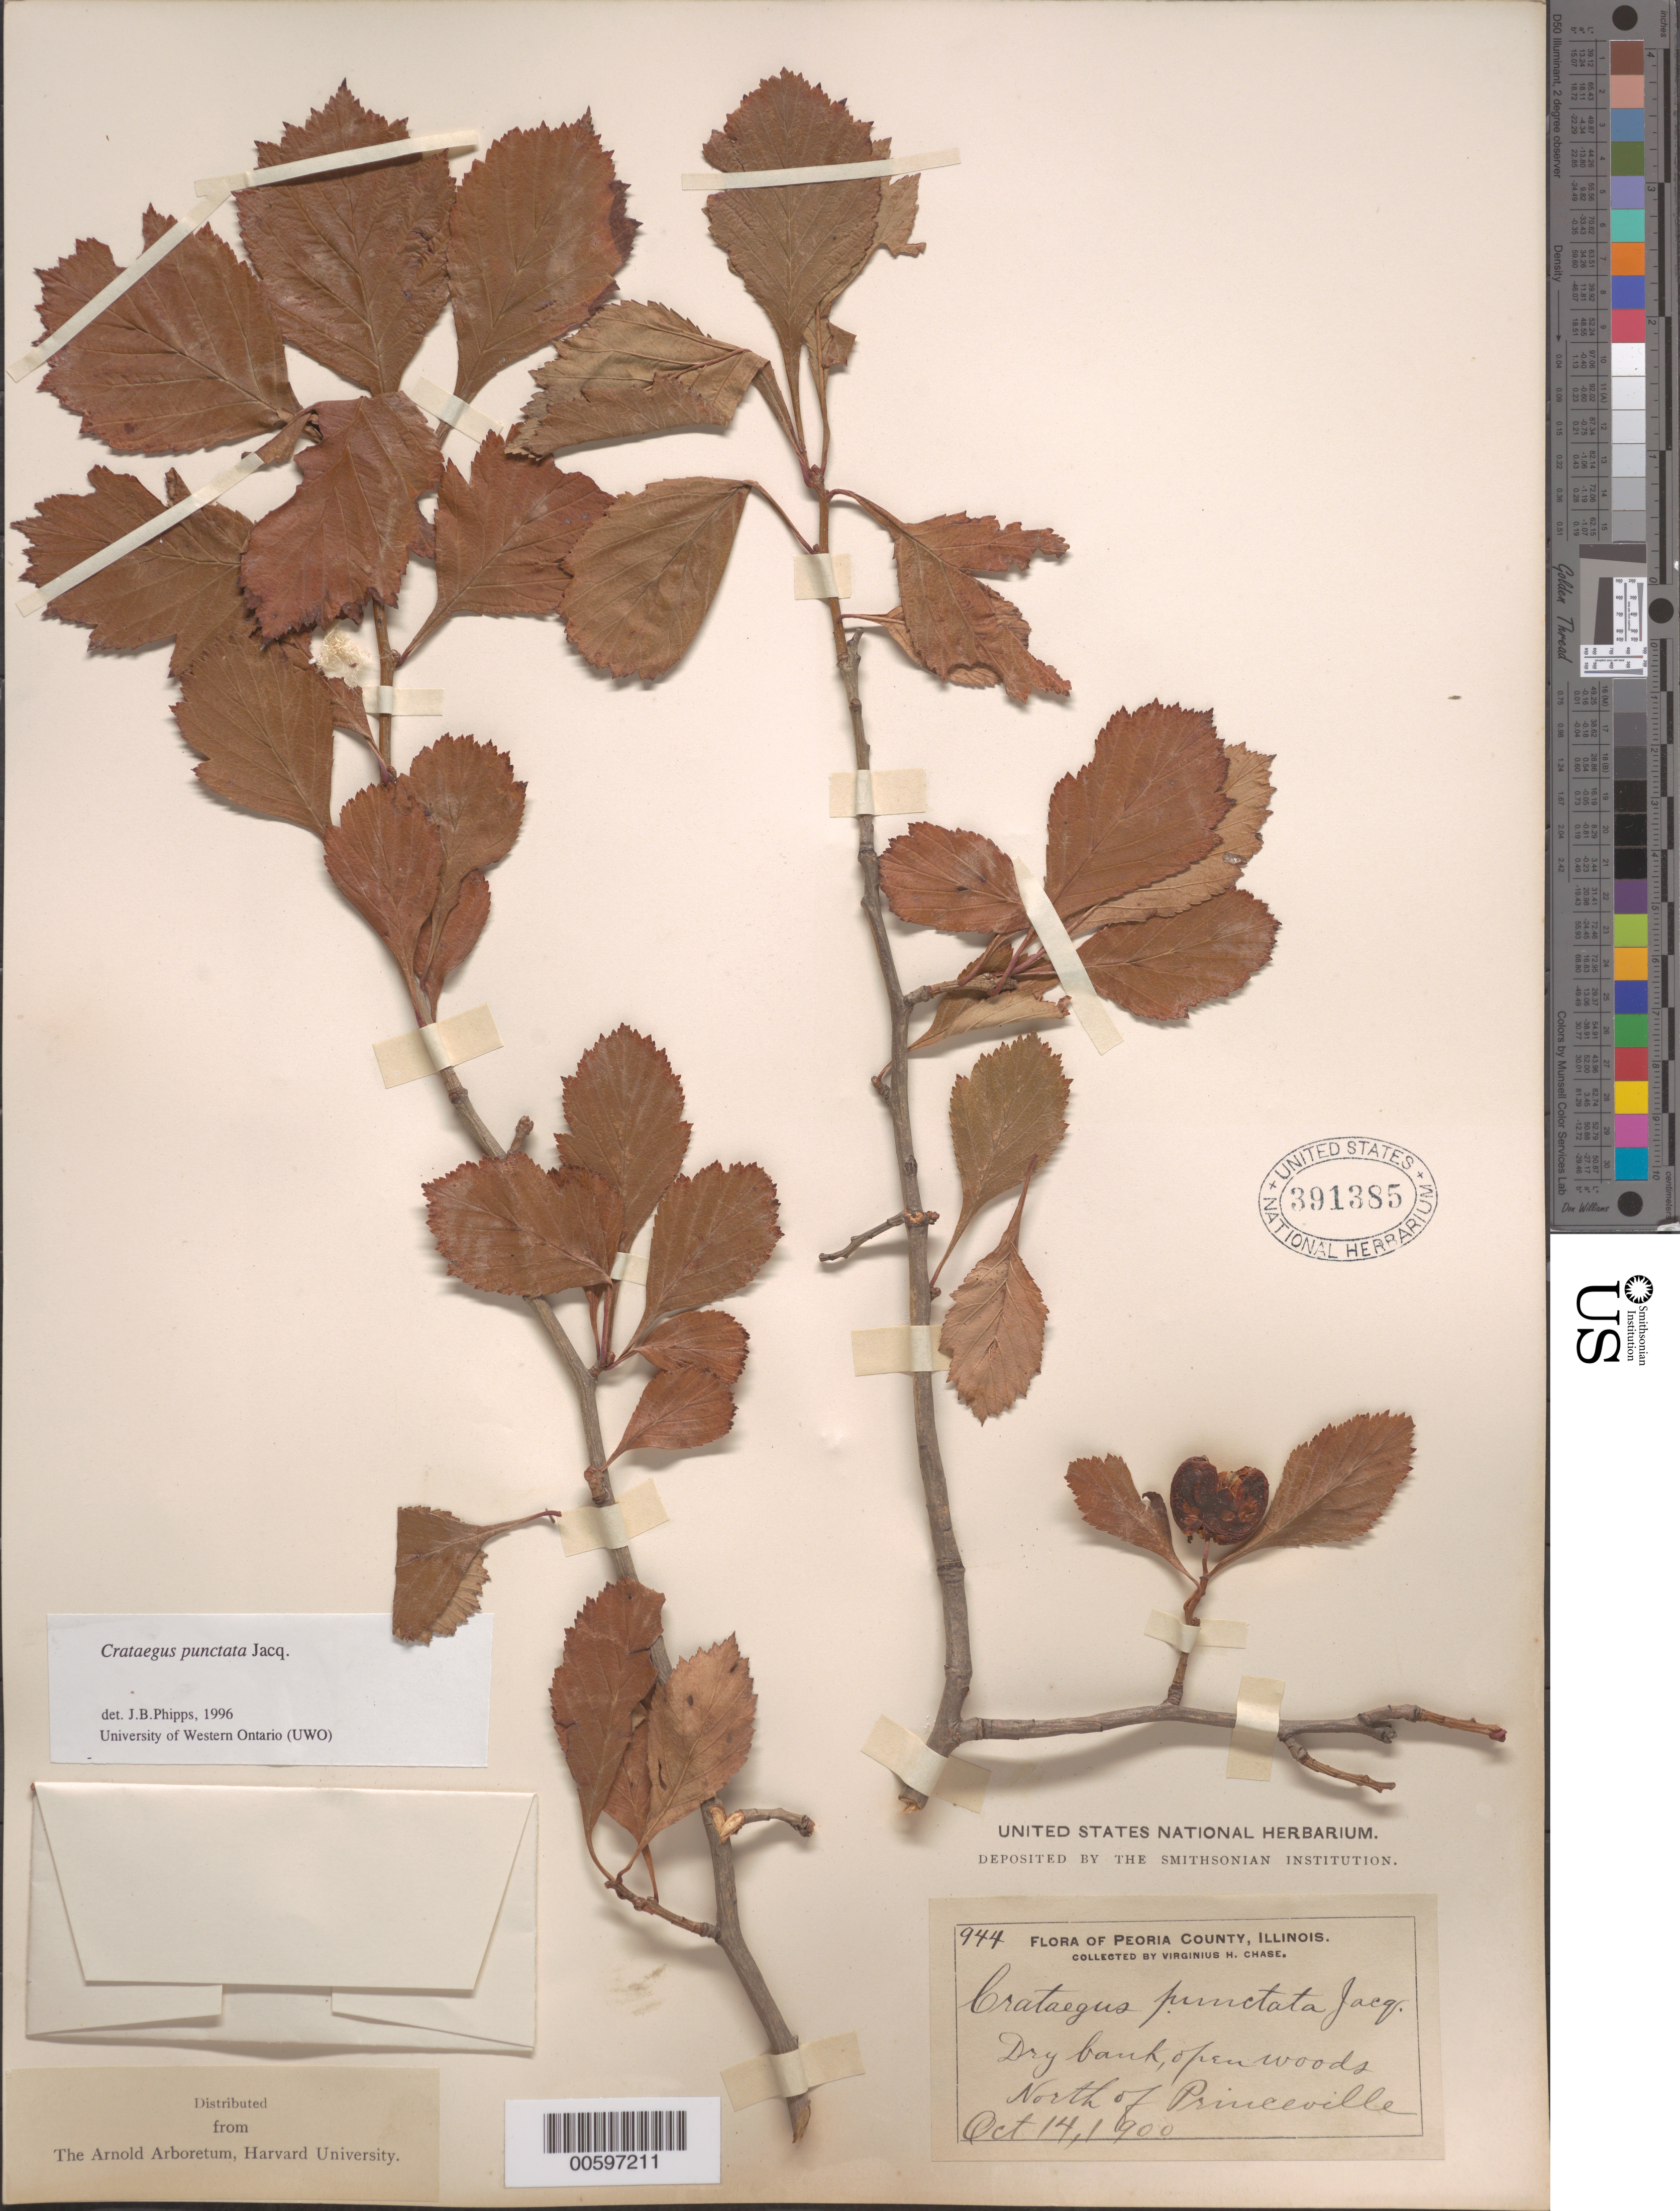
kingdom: Plantae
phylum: Tracheophyta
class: Magnoliopsida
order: Rosales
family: Rosaceae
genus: Crataegus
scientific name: Crataegus punctata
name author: Jacq.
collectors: V. H. Chase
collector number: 944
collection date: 1900-10-14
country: United States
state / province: Illinois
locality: Peoria County. North of Princeville.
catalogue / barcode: US 391385